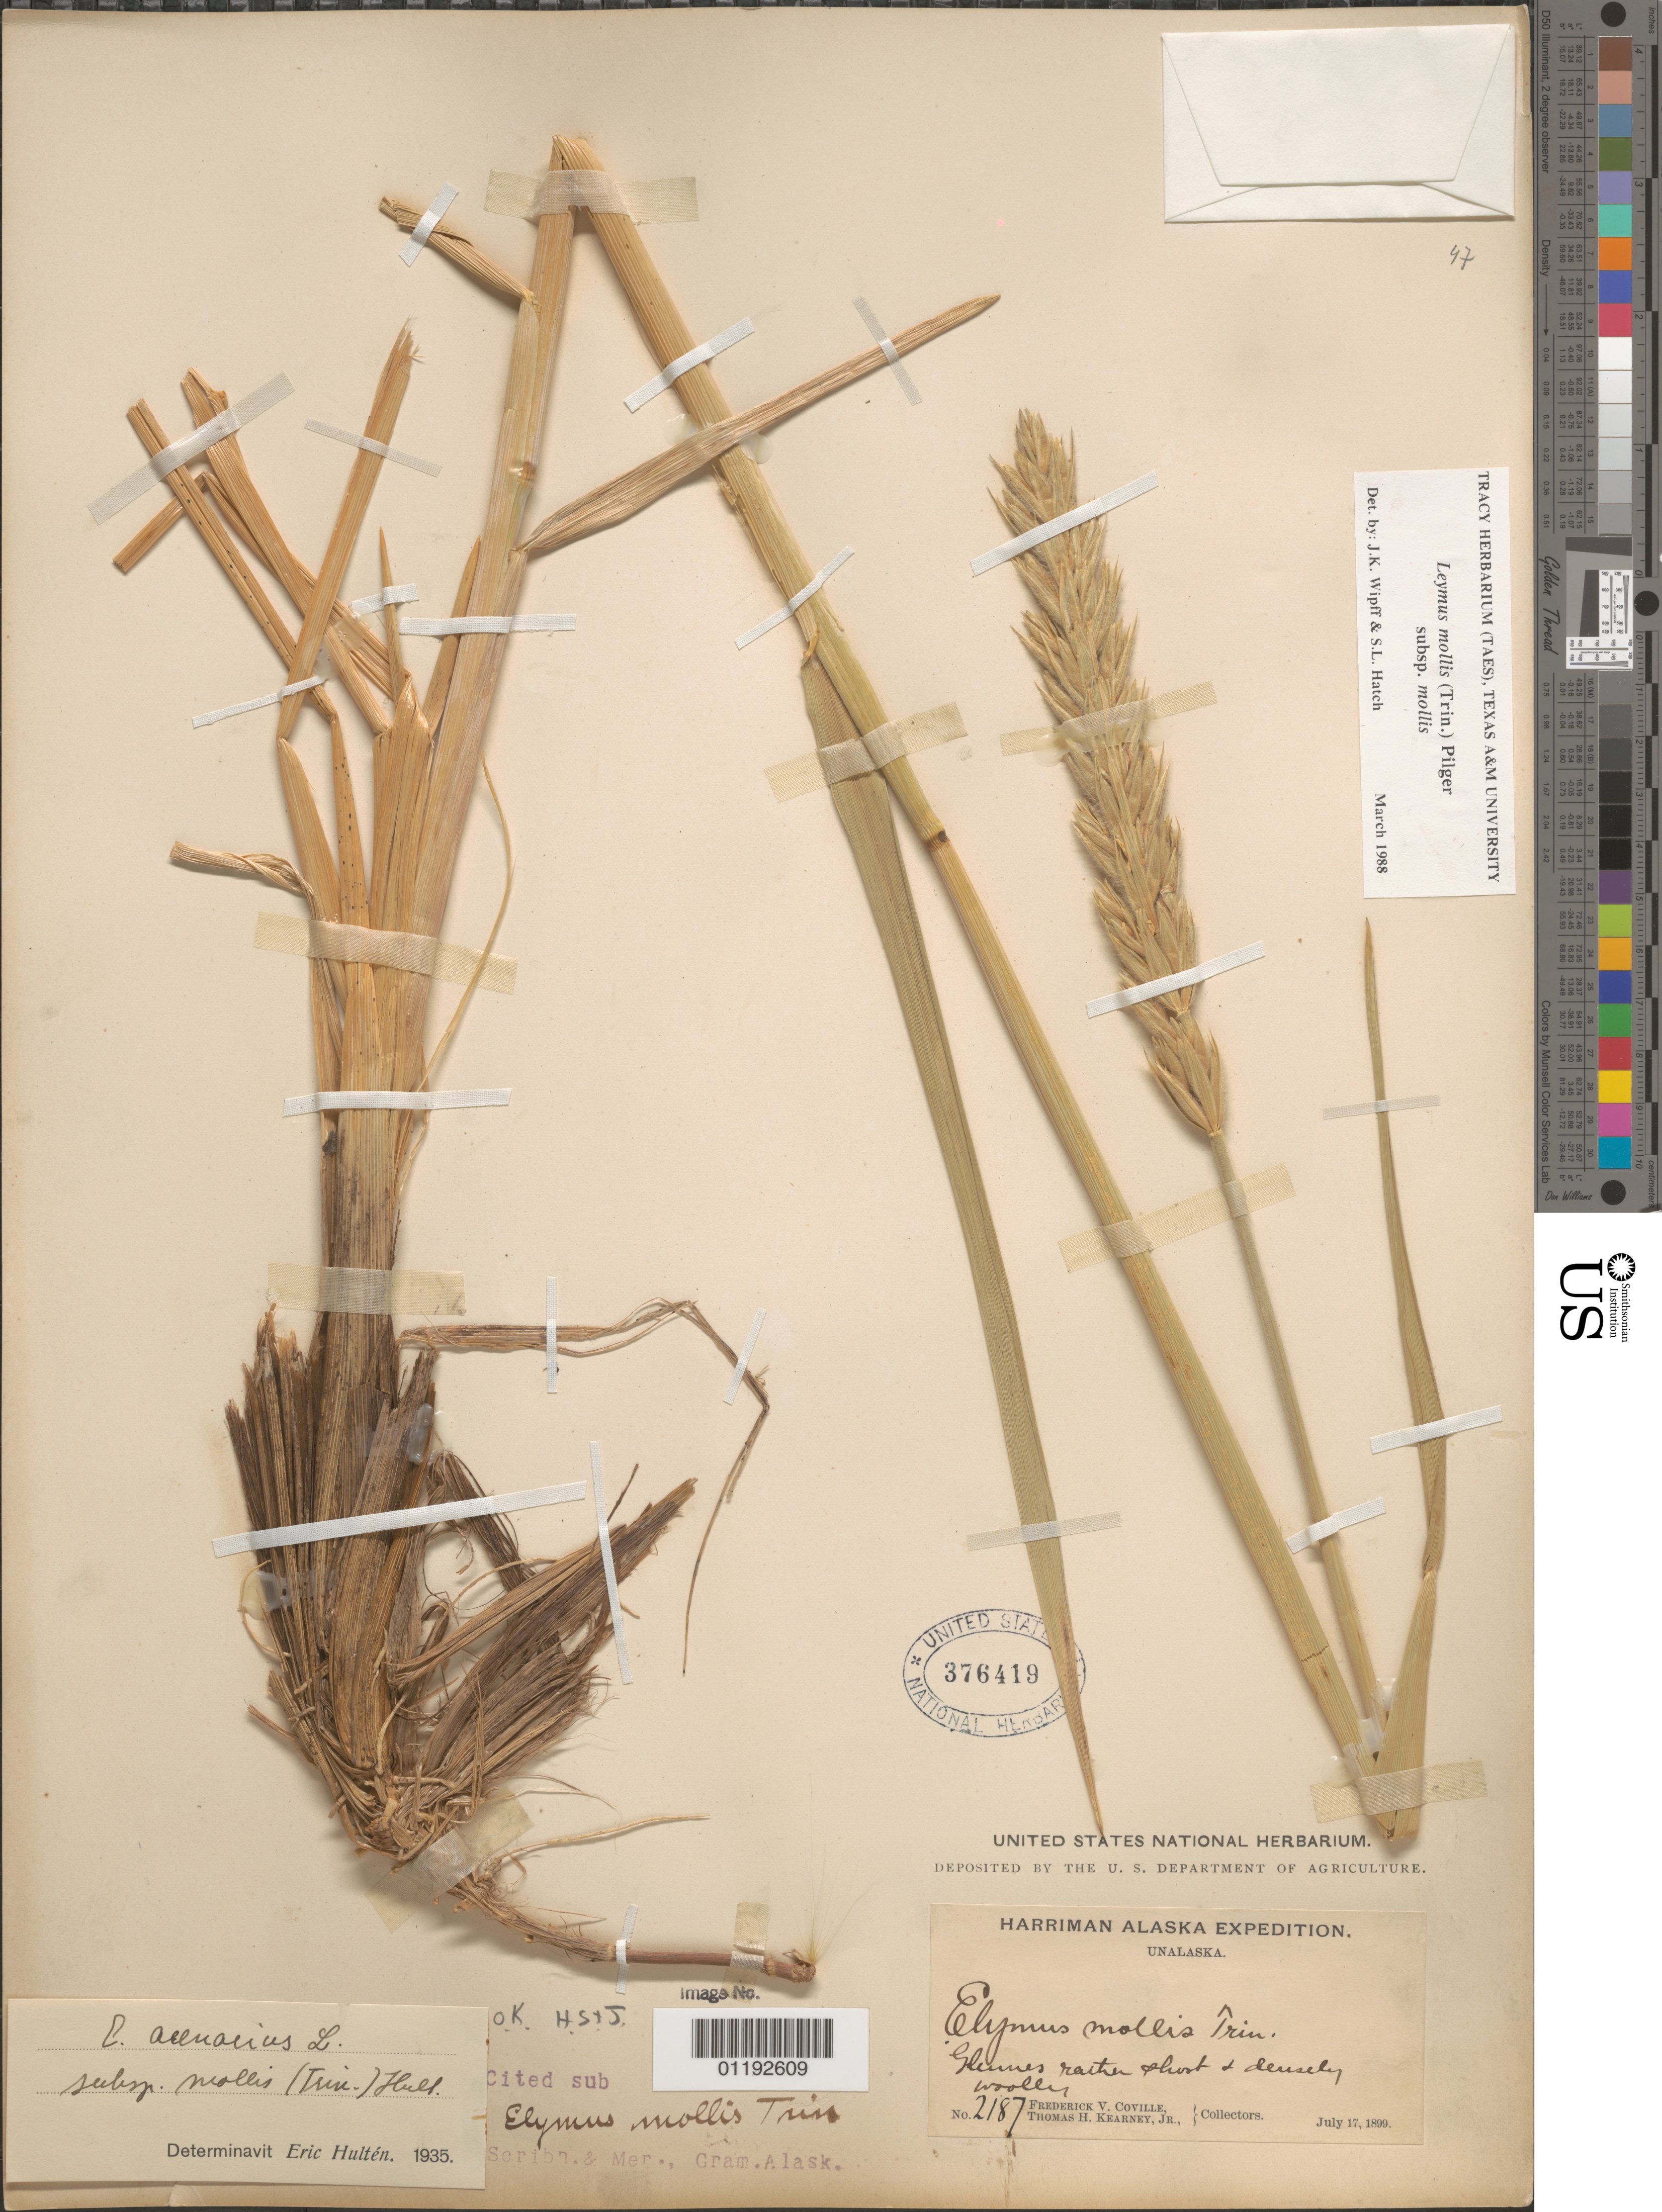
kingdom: Plantae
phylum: Tracheophyta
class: Liliopsida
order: Poales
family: Poaceae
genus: Leymus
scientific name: Leymus mollis subsp. mollis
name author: (Trin.) Pilg.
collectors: F. V. Coville & T. H. Kearney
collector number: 2187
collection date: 1899-07-17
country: United States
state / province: Alaska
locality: Unalaska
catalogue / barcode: US 376419